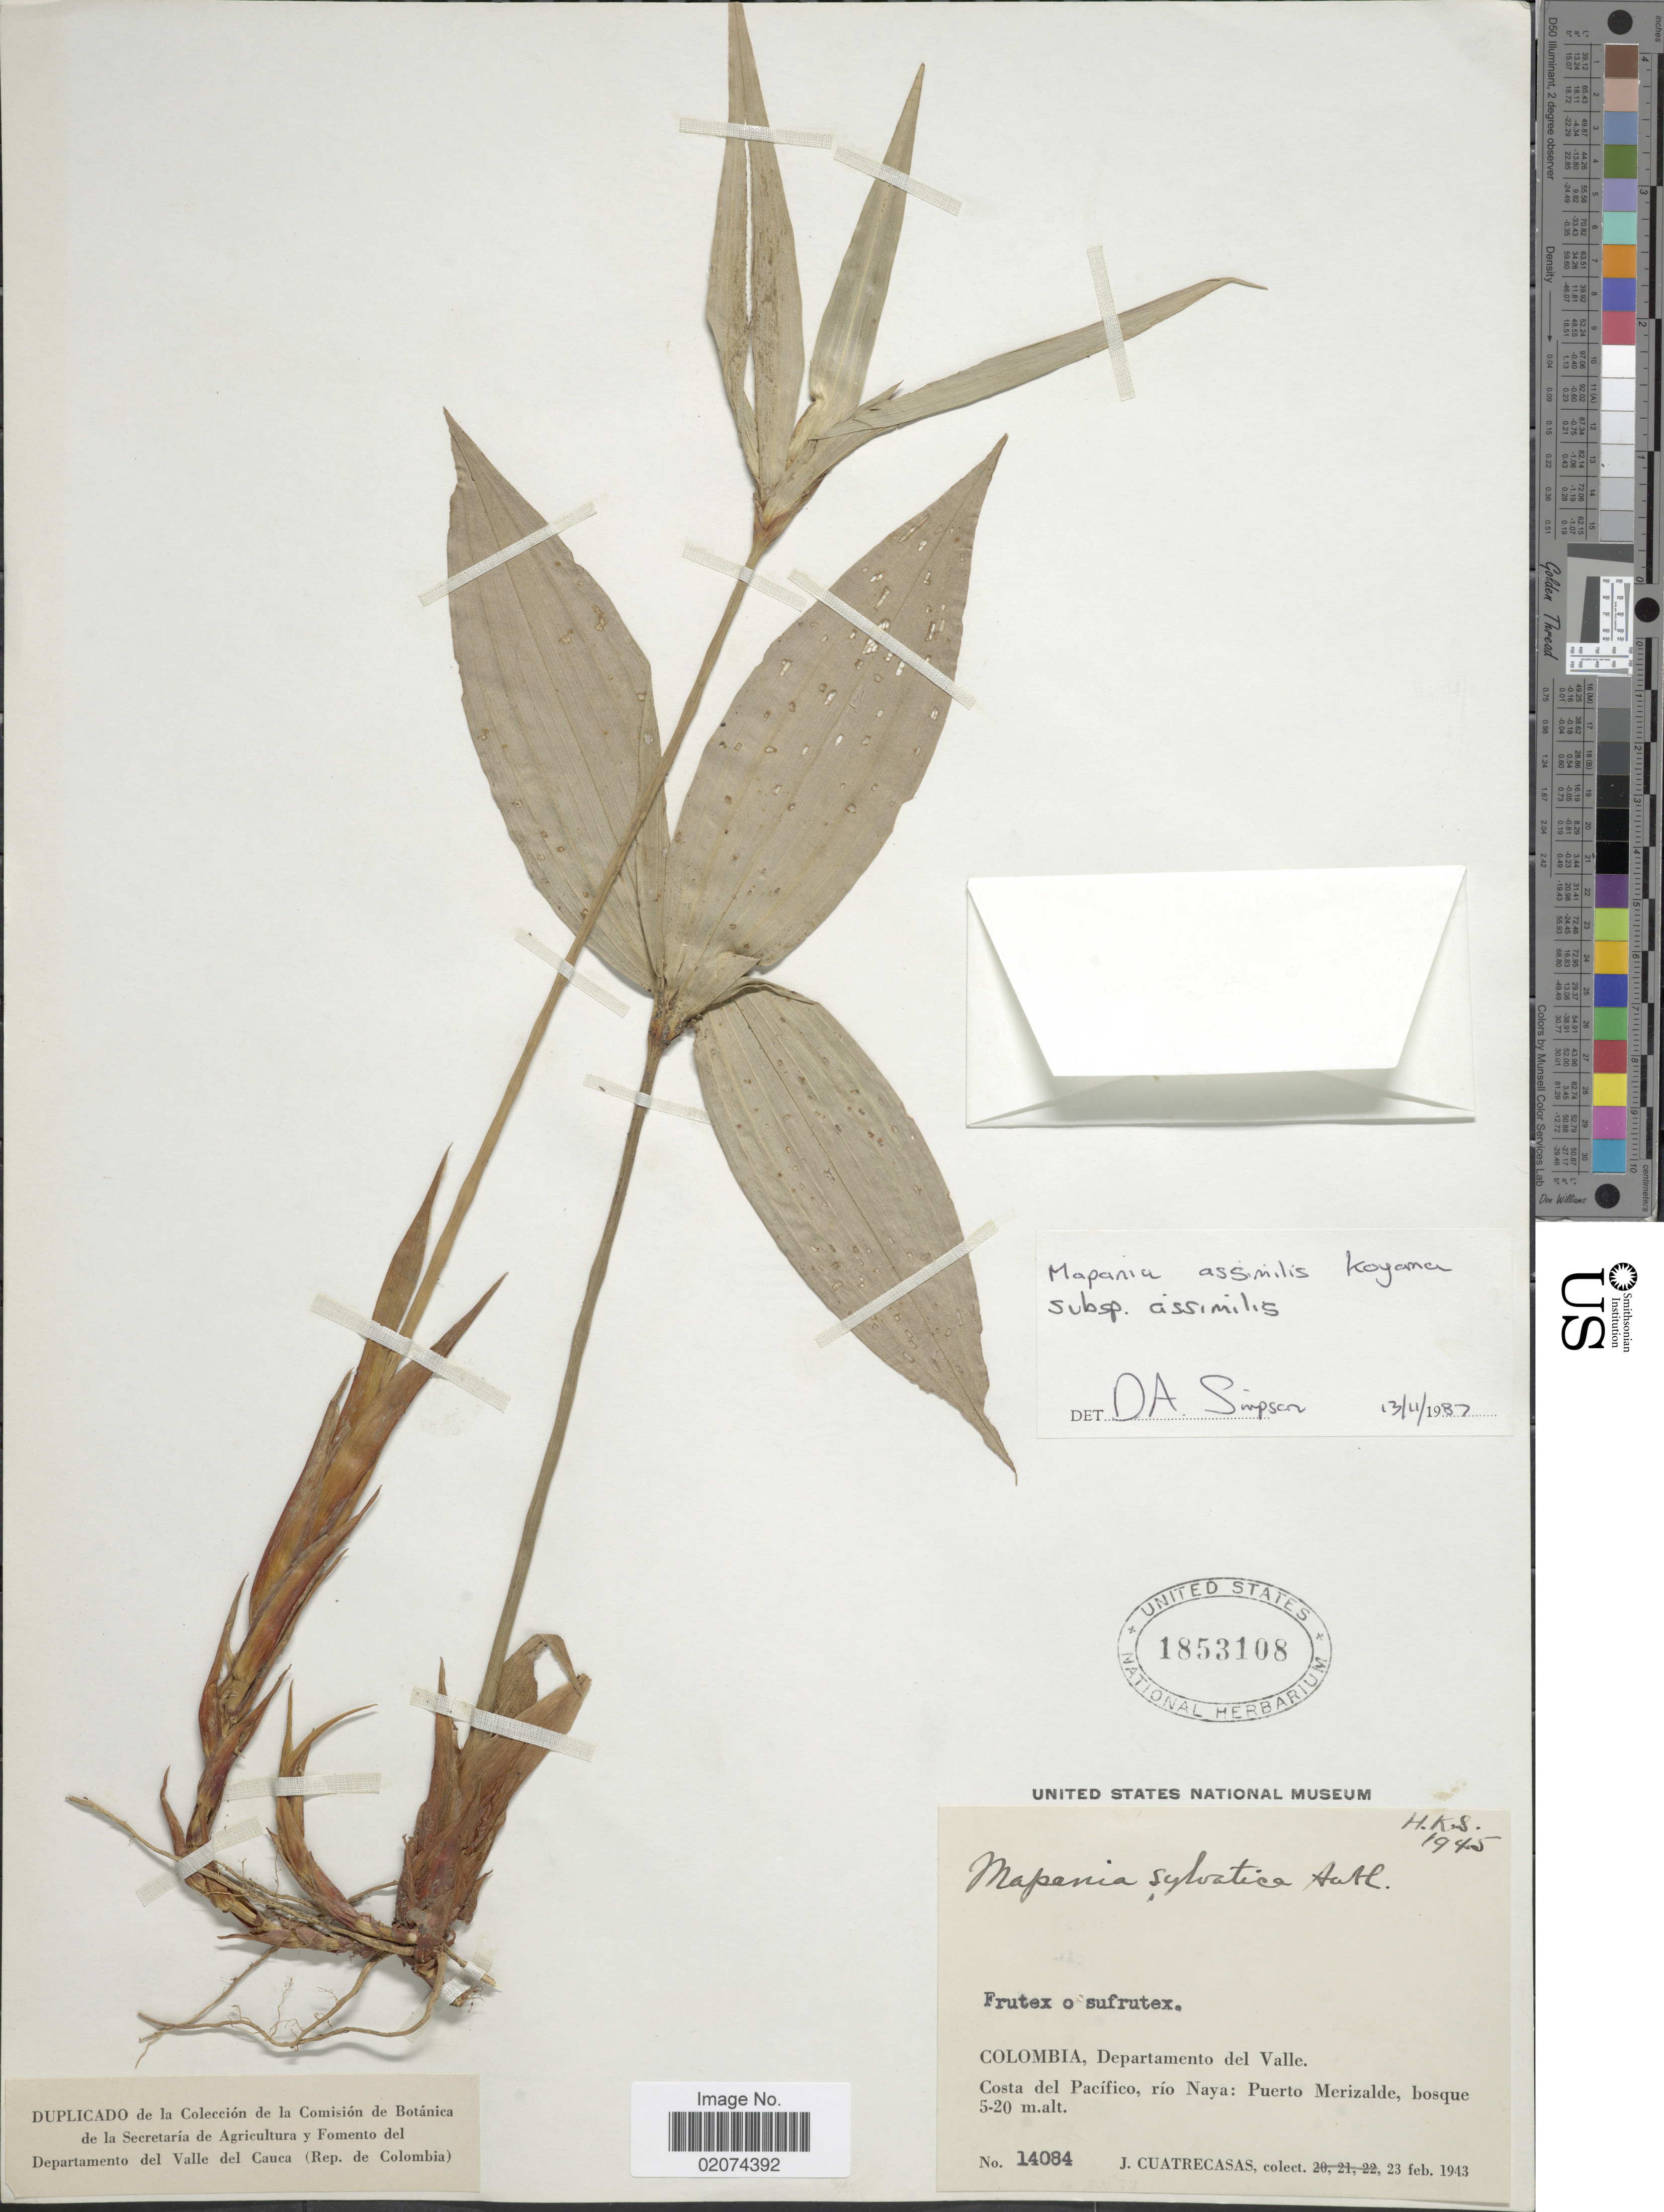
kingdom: Plantae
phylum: Tracheophyta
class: Liliopsida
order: Poales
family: Cyperaceae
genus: Mapania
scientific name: Mapania assimilis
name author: T. Koyama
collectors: J. Cuatrecasas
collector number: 14084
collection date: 1943-02-23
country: Colombia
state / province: Valle del Cauca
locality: Departamento del Valle. Costa del Pacifico, Rio Naya: Puerto Merizalde, bosque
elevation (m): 5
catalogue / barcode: US 1853108